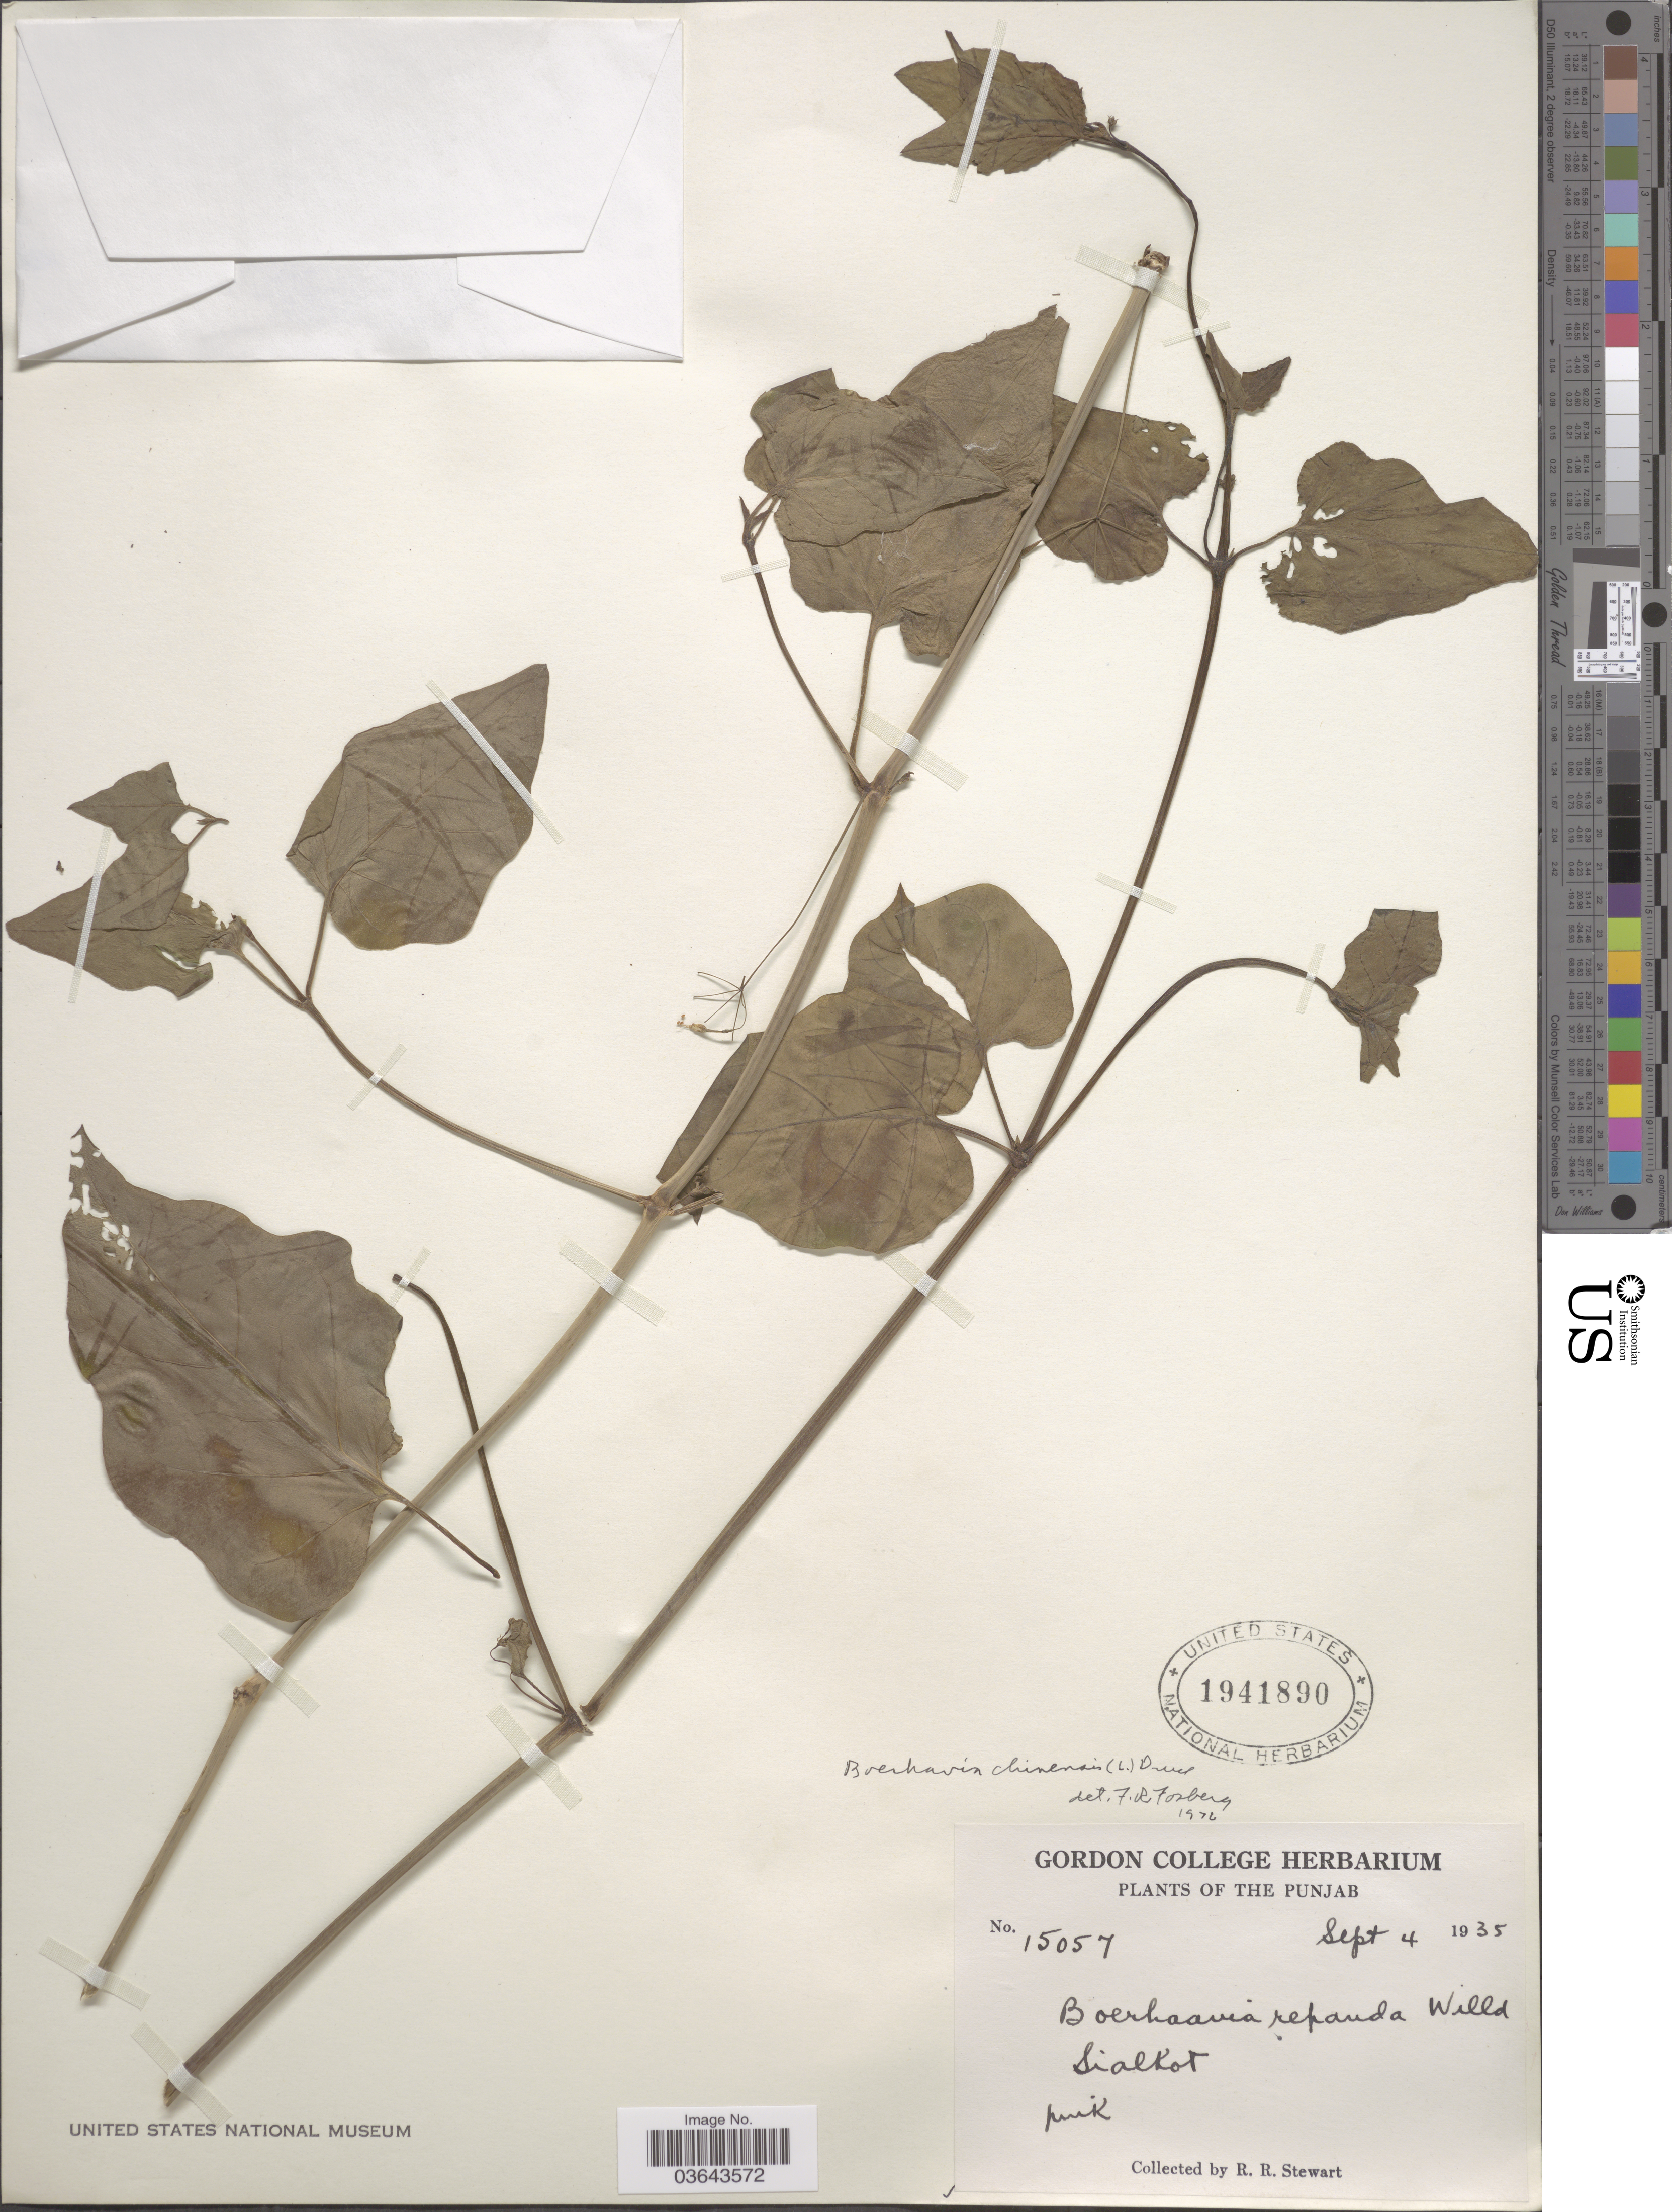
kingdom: Plantae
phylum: Tracheophyta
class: Magnoliopsida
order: Caryophyllales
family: Nyctaginaceae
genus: Boerhavia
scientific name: Boerhavia chinensis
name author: Druce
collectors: R. Stewart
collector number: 15057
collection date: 1935-09-04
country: Pakistan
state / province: Punjab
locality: Sialkot.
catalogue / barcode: US 1941890